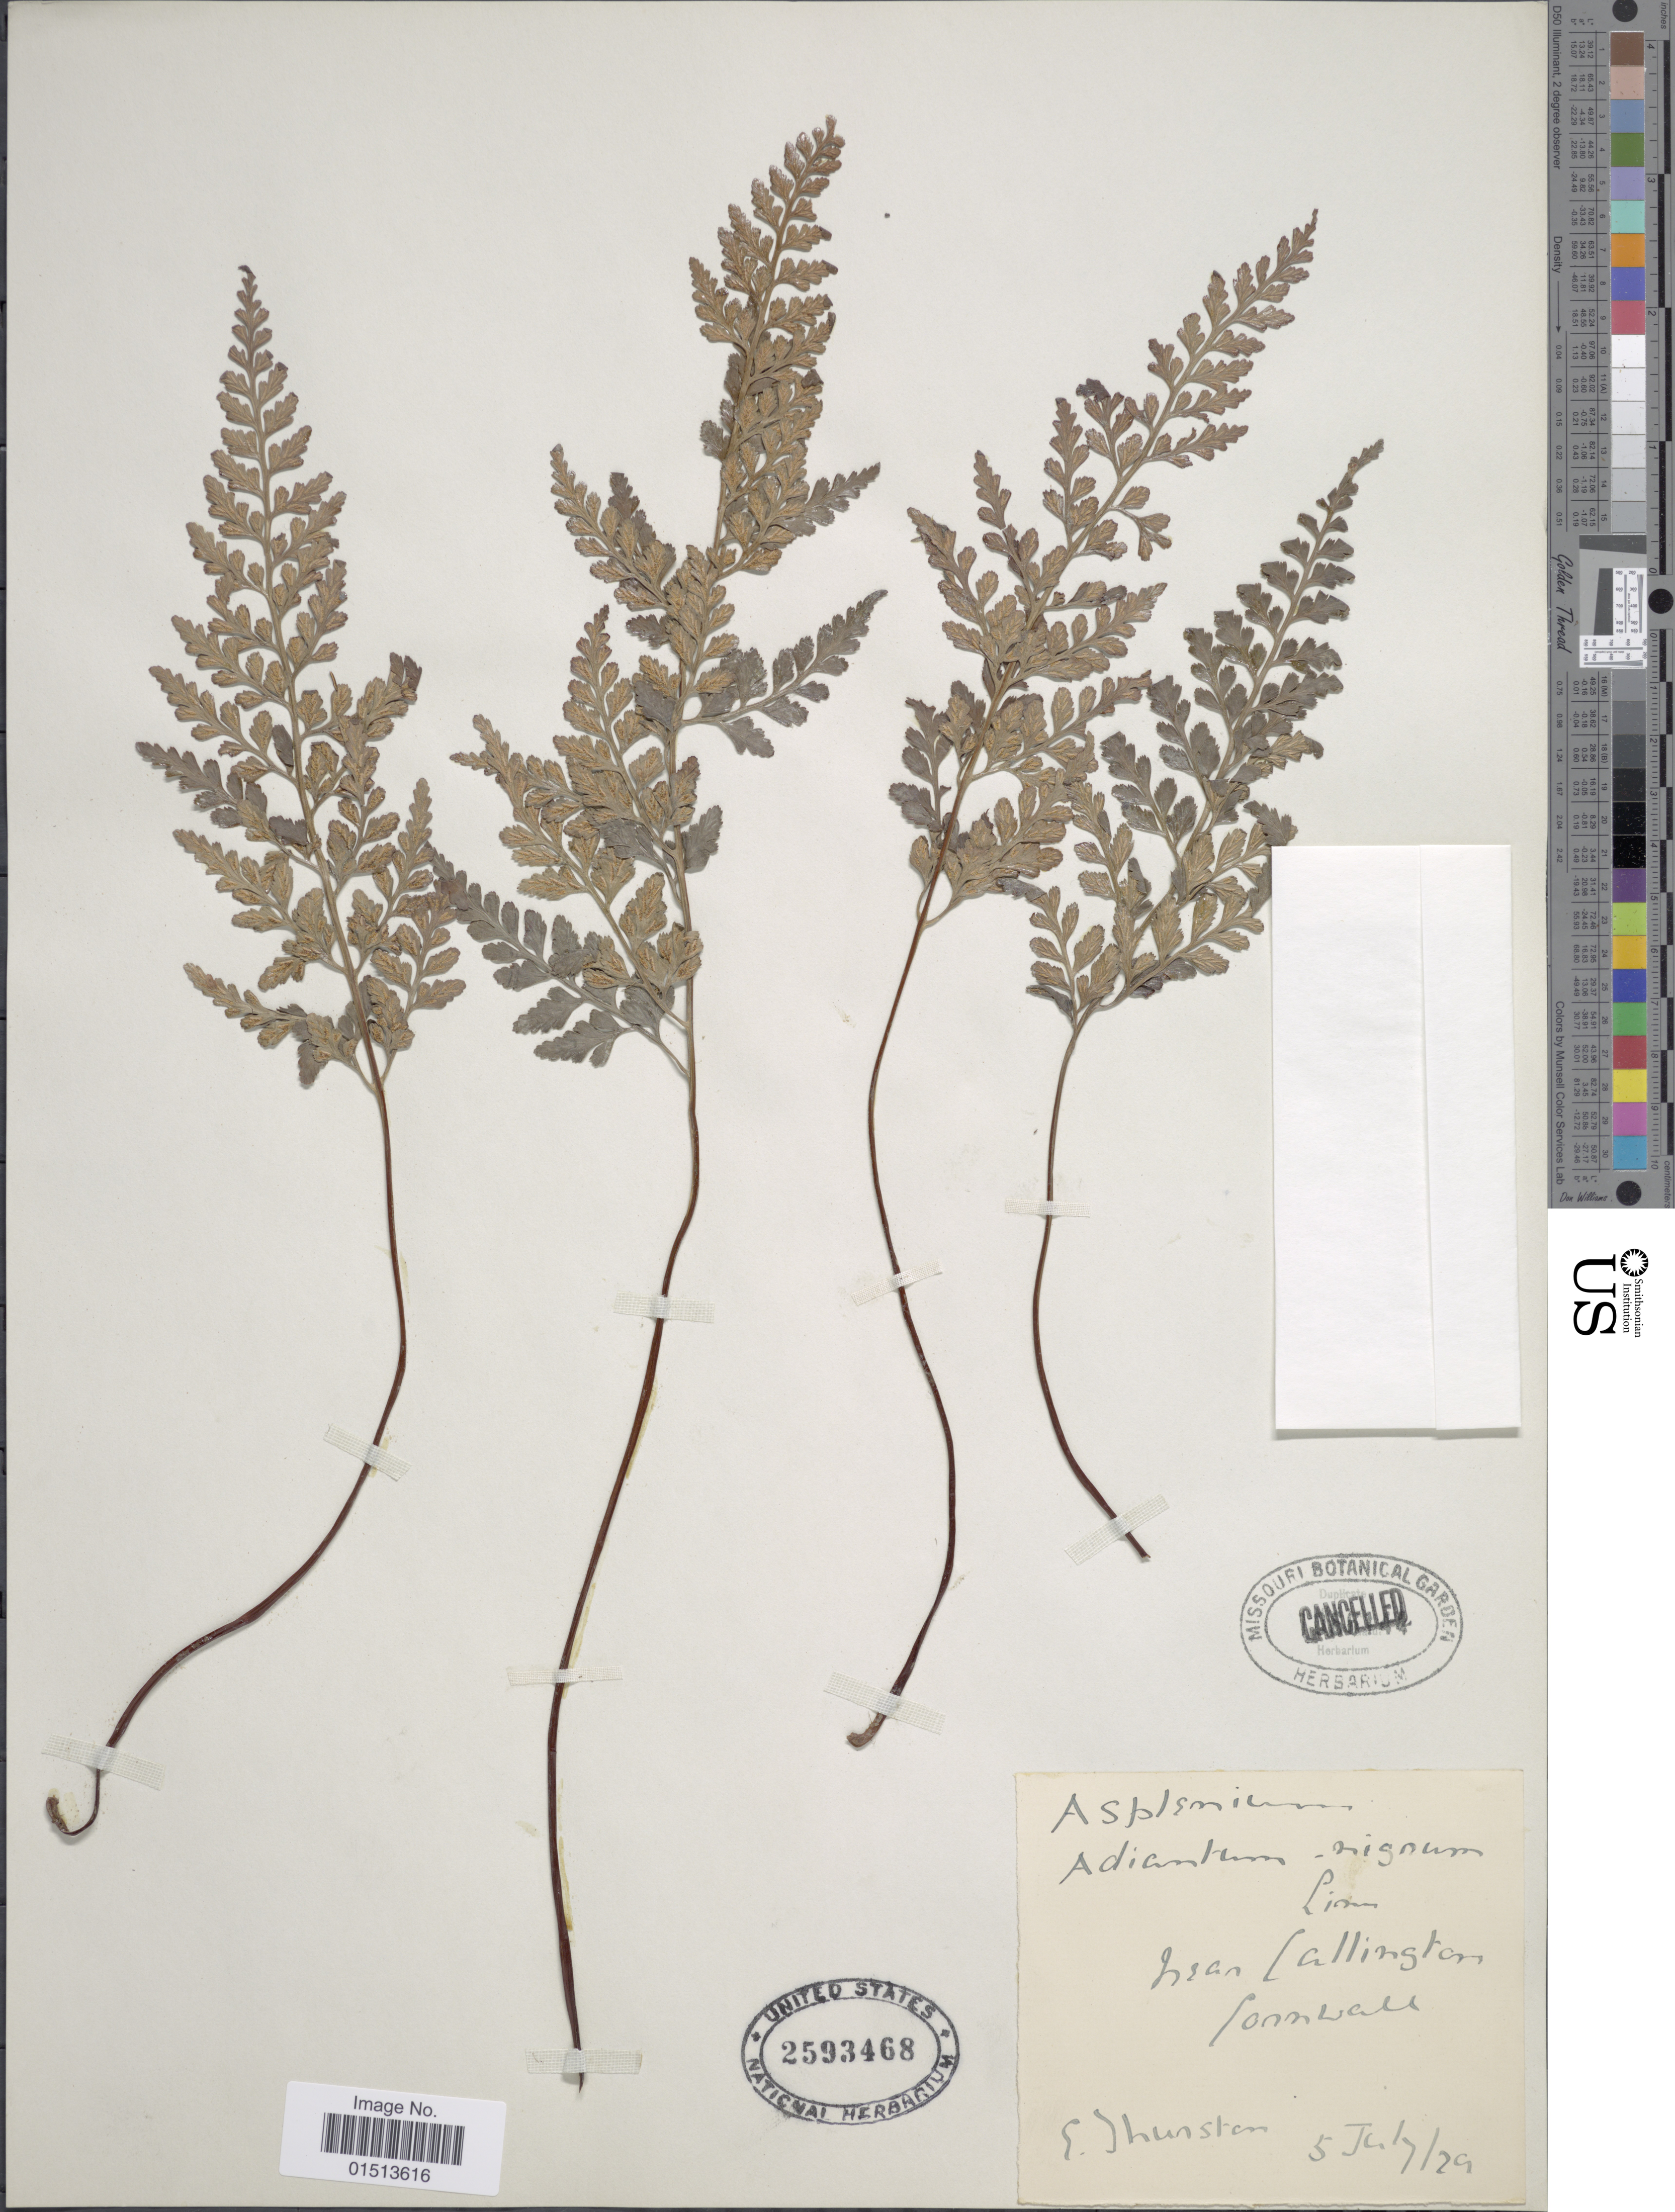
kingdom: Plantae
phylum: Tracheophyta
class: Polypodiopsida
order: Polypodiales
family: Aspleniaceae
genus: Asplenium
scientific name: Asplenium adiantum-nigrum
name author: L.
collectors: E. Thurston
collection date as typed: Transcribed d/m/y: 5/7/29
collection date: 1929-07-05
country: United Kingdom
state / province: England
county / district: Cornwall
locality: Near Callington Cornwall.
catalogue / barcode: US 2593468